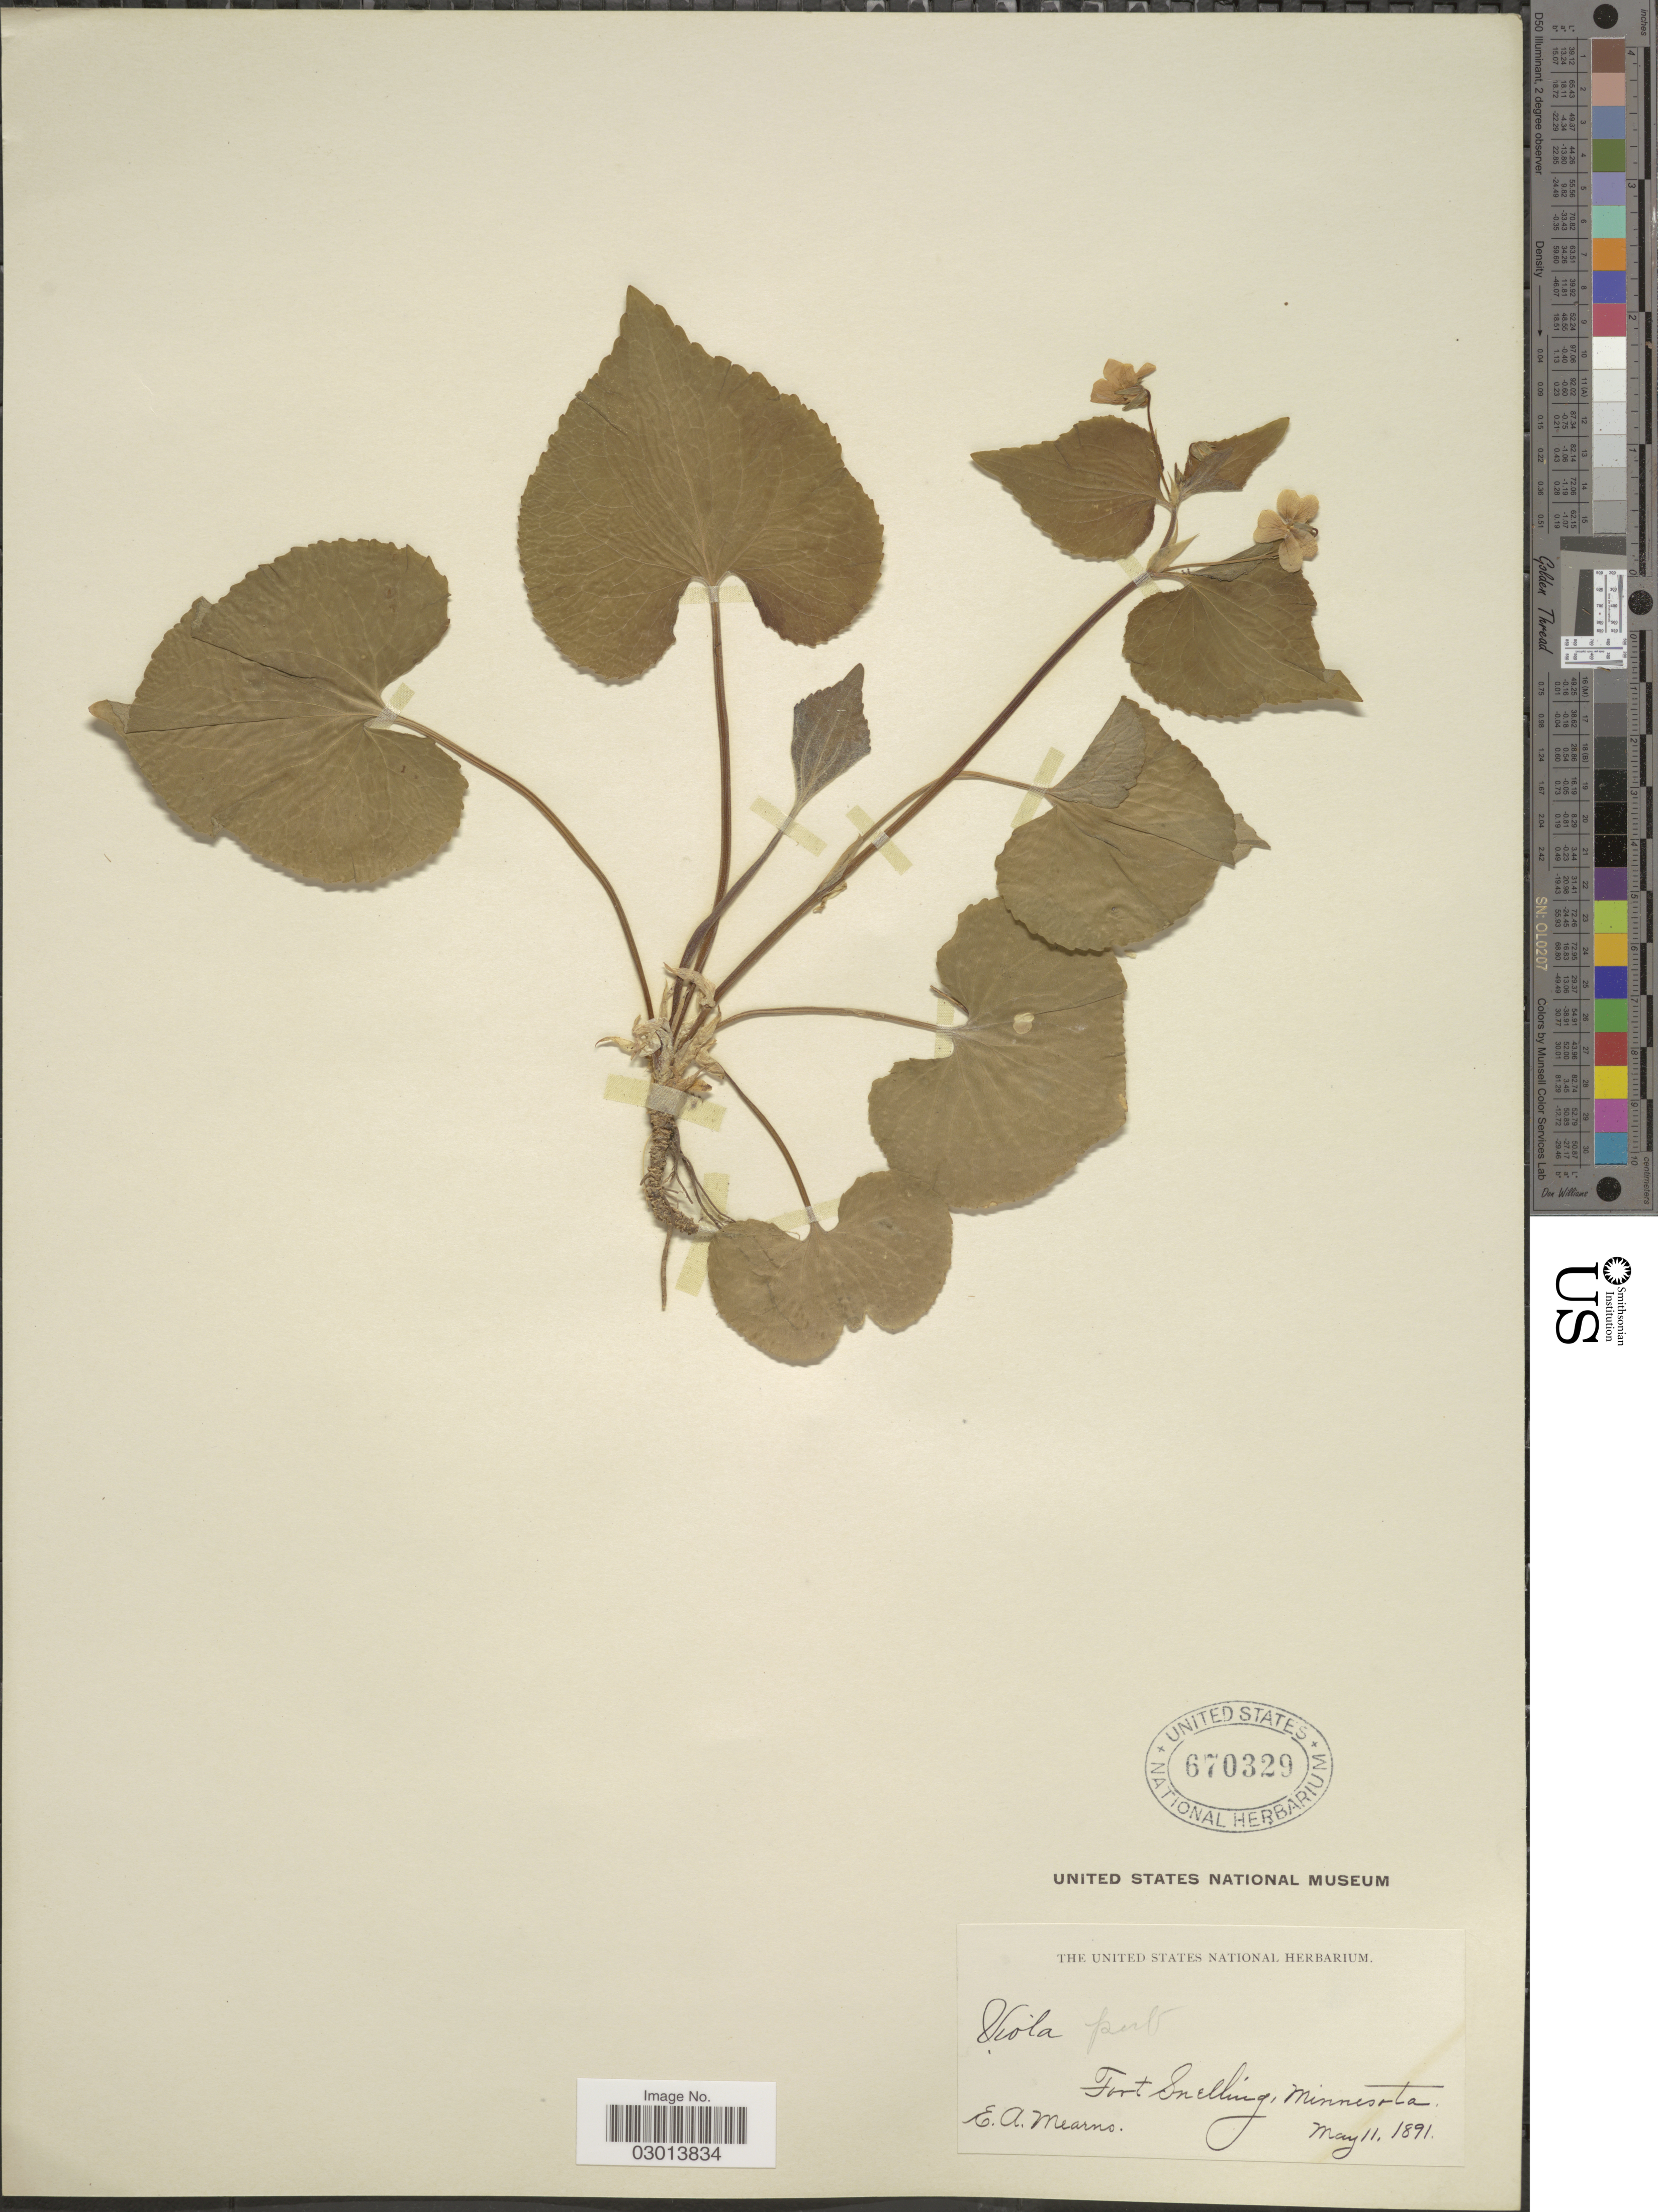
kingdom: Plantae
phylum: Tracheophyta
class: Magnoliopsida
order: Malpighiales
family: Violaceae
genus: Viola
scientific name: Viola pubescens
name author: Aiton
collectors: E. A. Mearns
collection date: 1891-05-11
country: United States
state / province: Minnesota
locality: Fort Snelling.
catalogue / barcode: US 670329